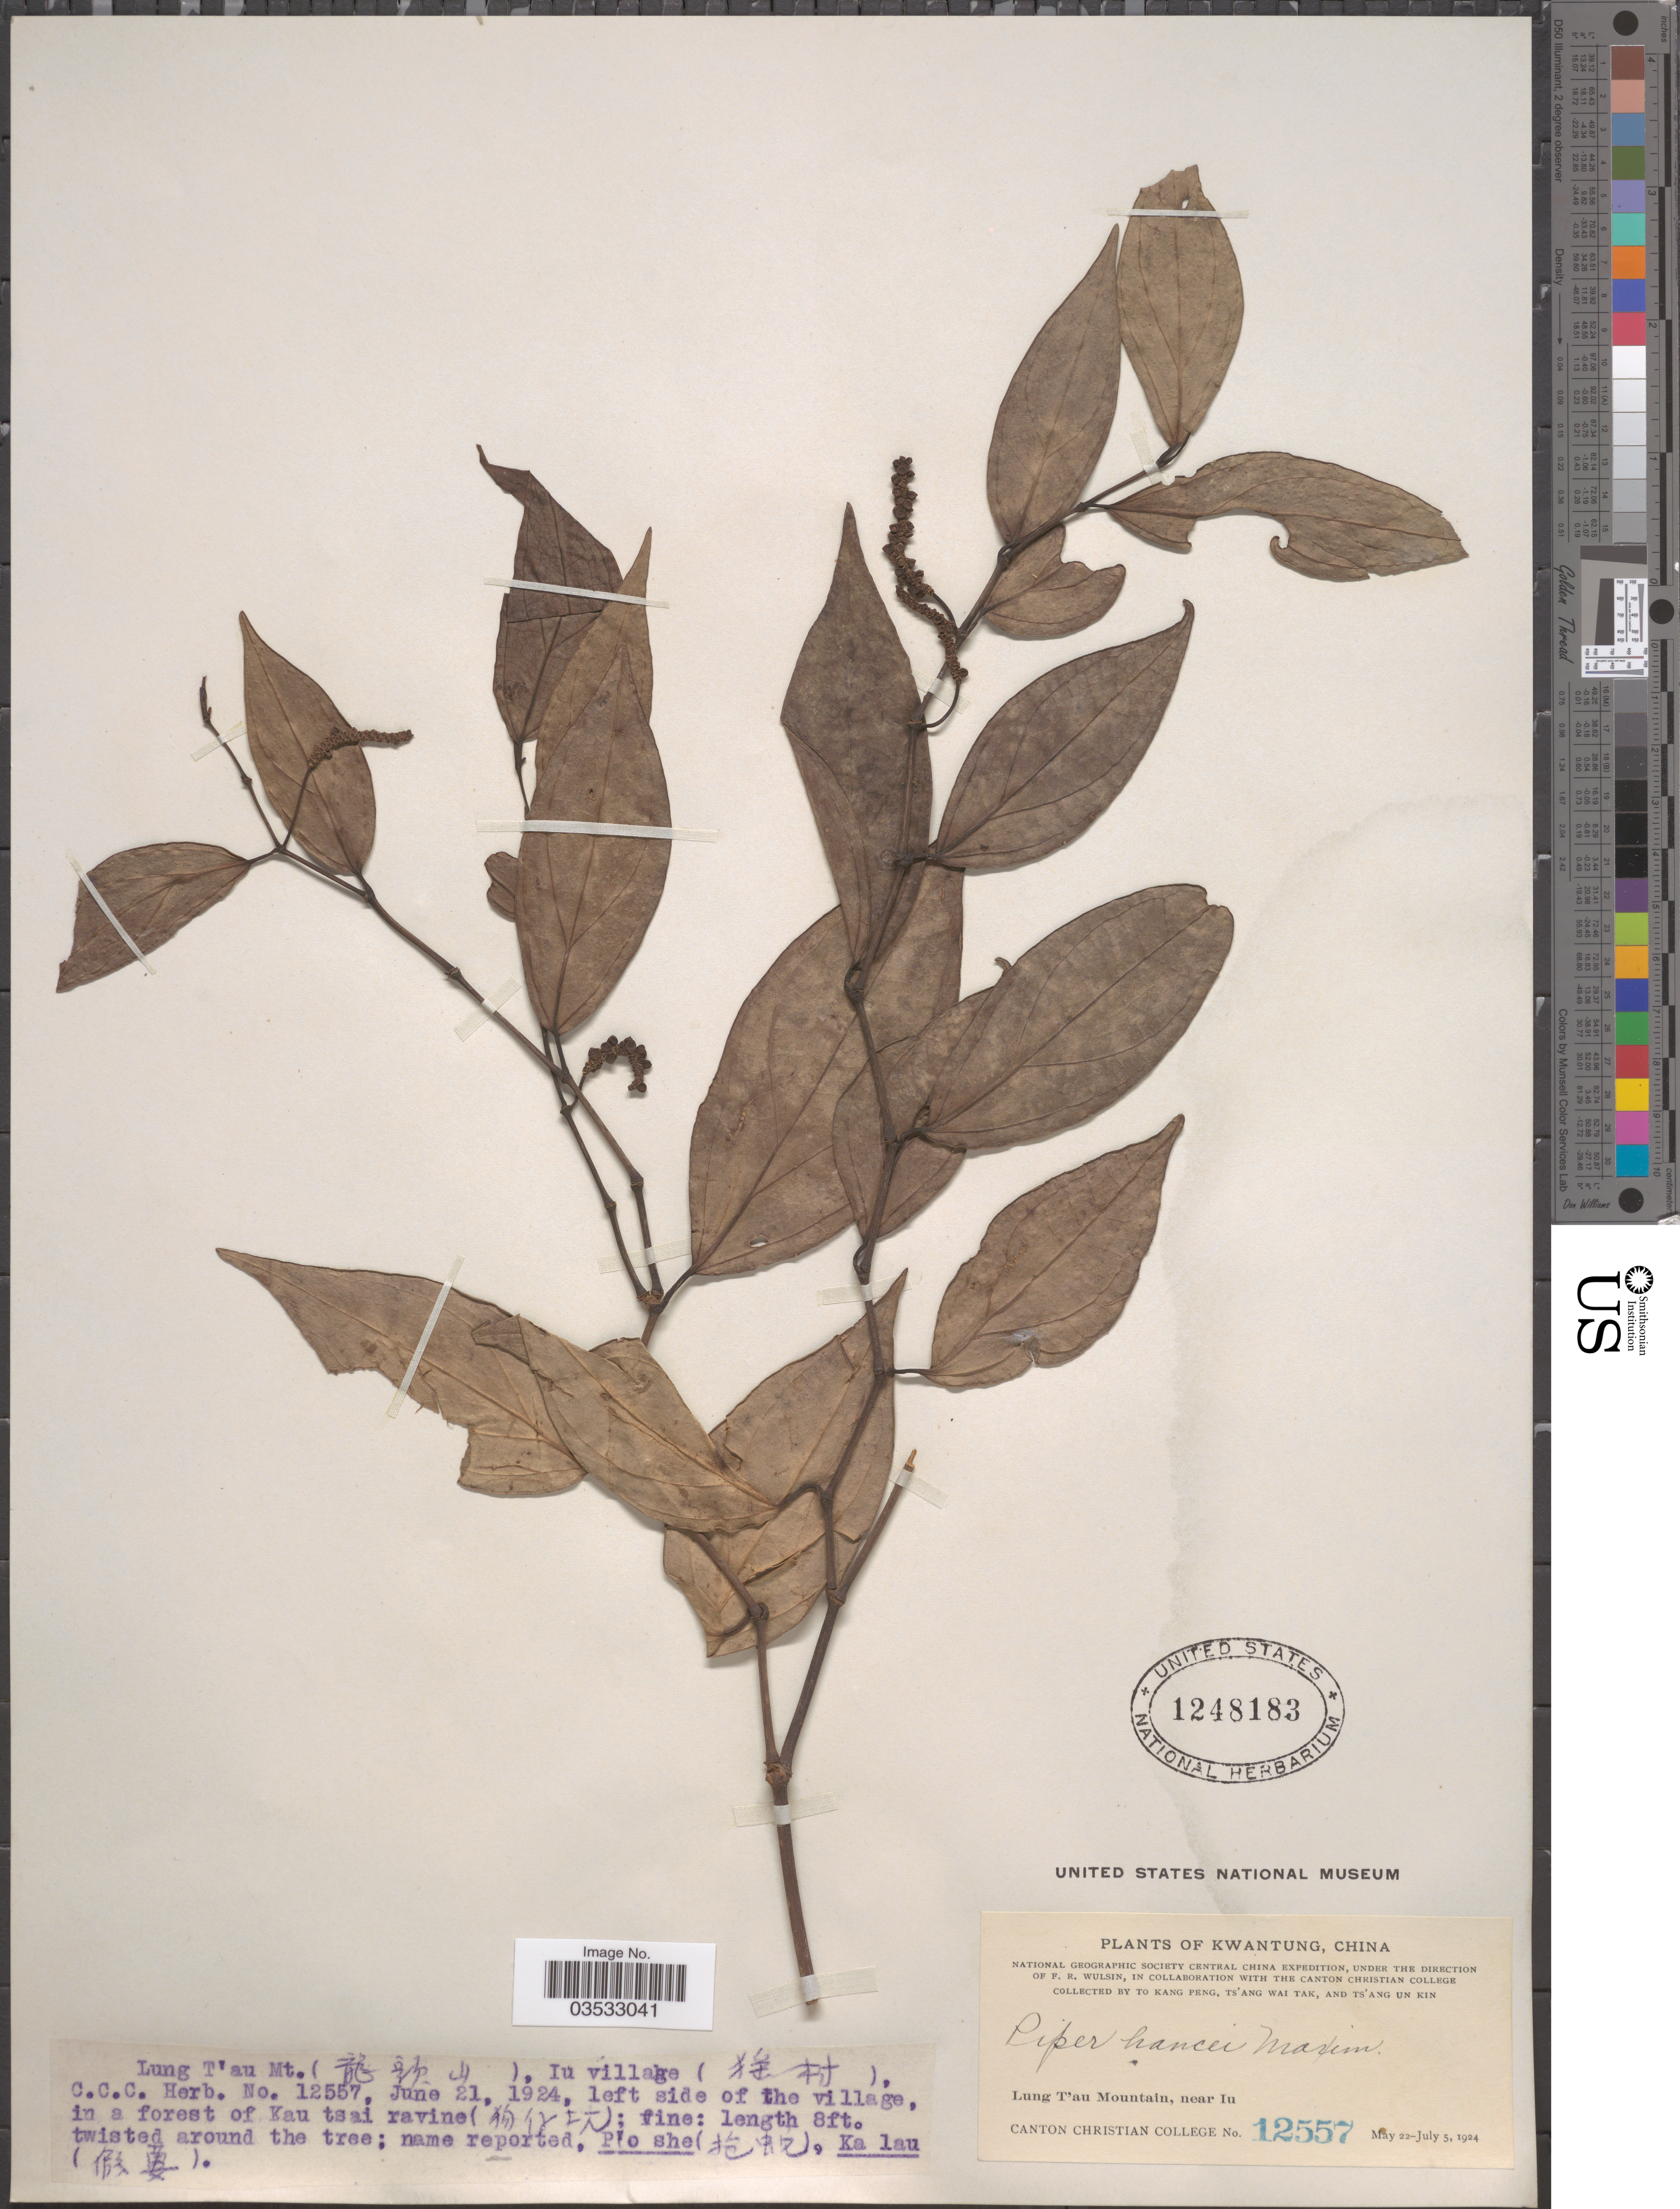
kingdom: Plantae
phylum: Tracheophyta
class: Magnoliopsida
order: Piperales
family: Piperaceae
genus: Piper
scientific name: Piper hancei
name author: Maxim.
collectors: T. K. Peng, W. T. Tsang & Ts' Ang Un Kin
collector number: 12557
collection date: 1924-06-21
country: China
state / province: Guangdong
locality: Kwantung. Lung T'au Mt. (X), Iu village (X). Left side of the village, in a forest of Kau tsai ravine (X).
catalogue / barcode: US 1248183